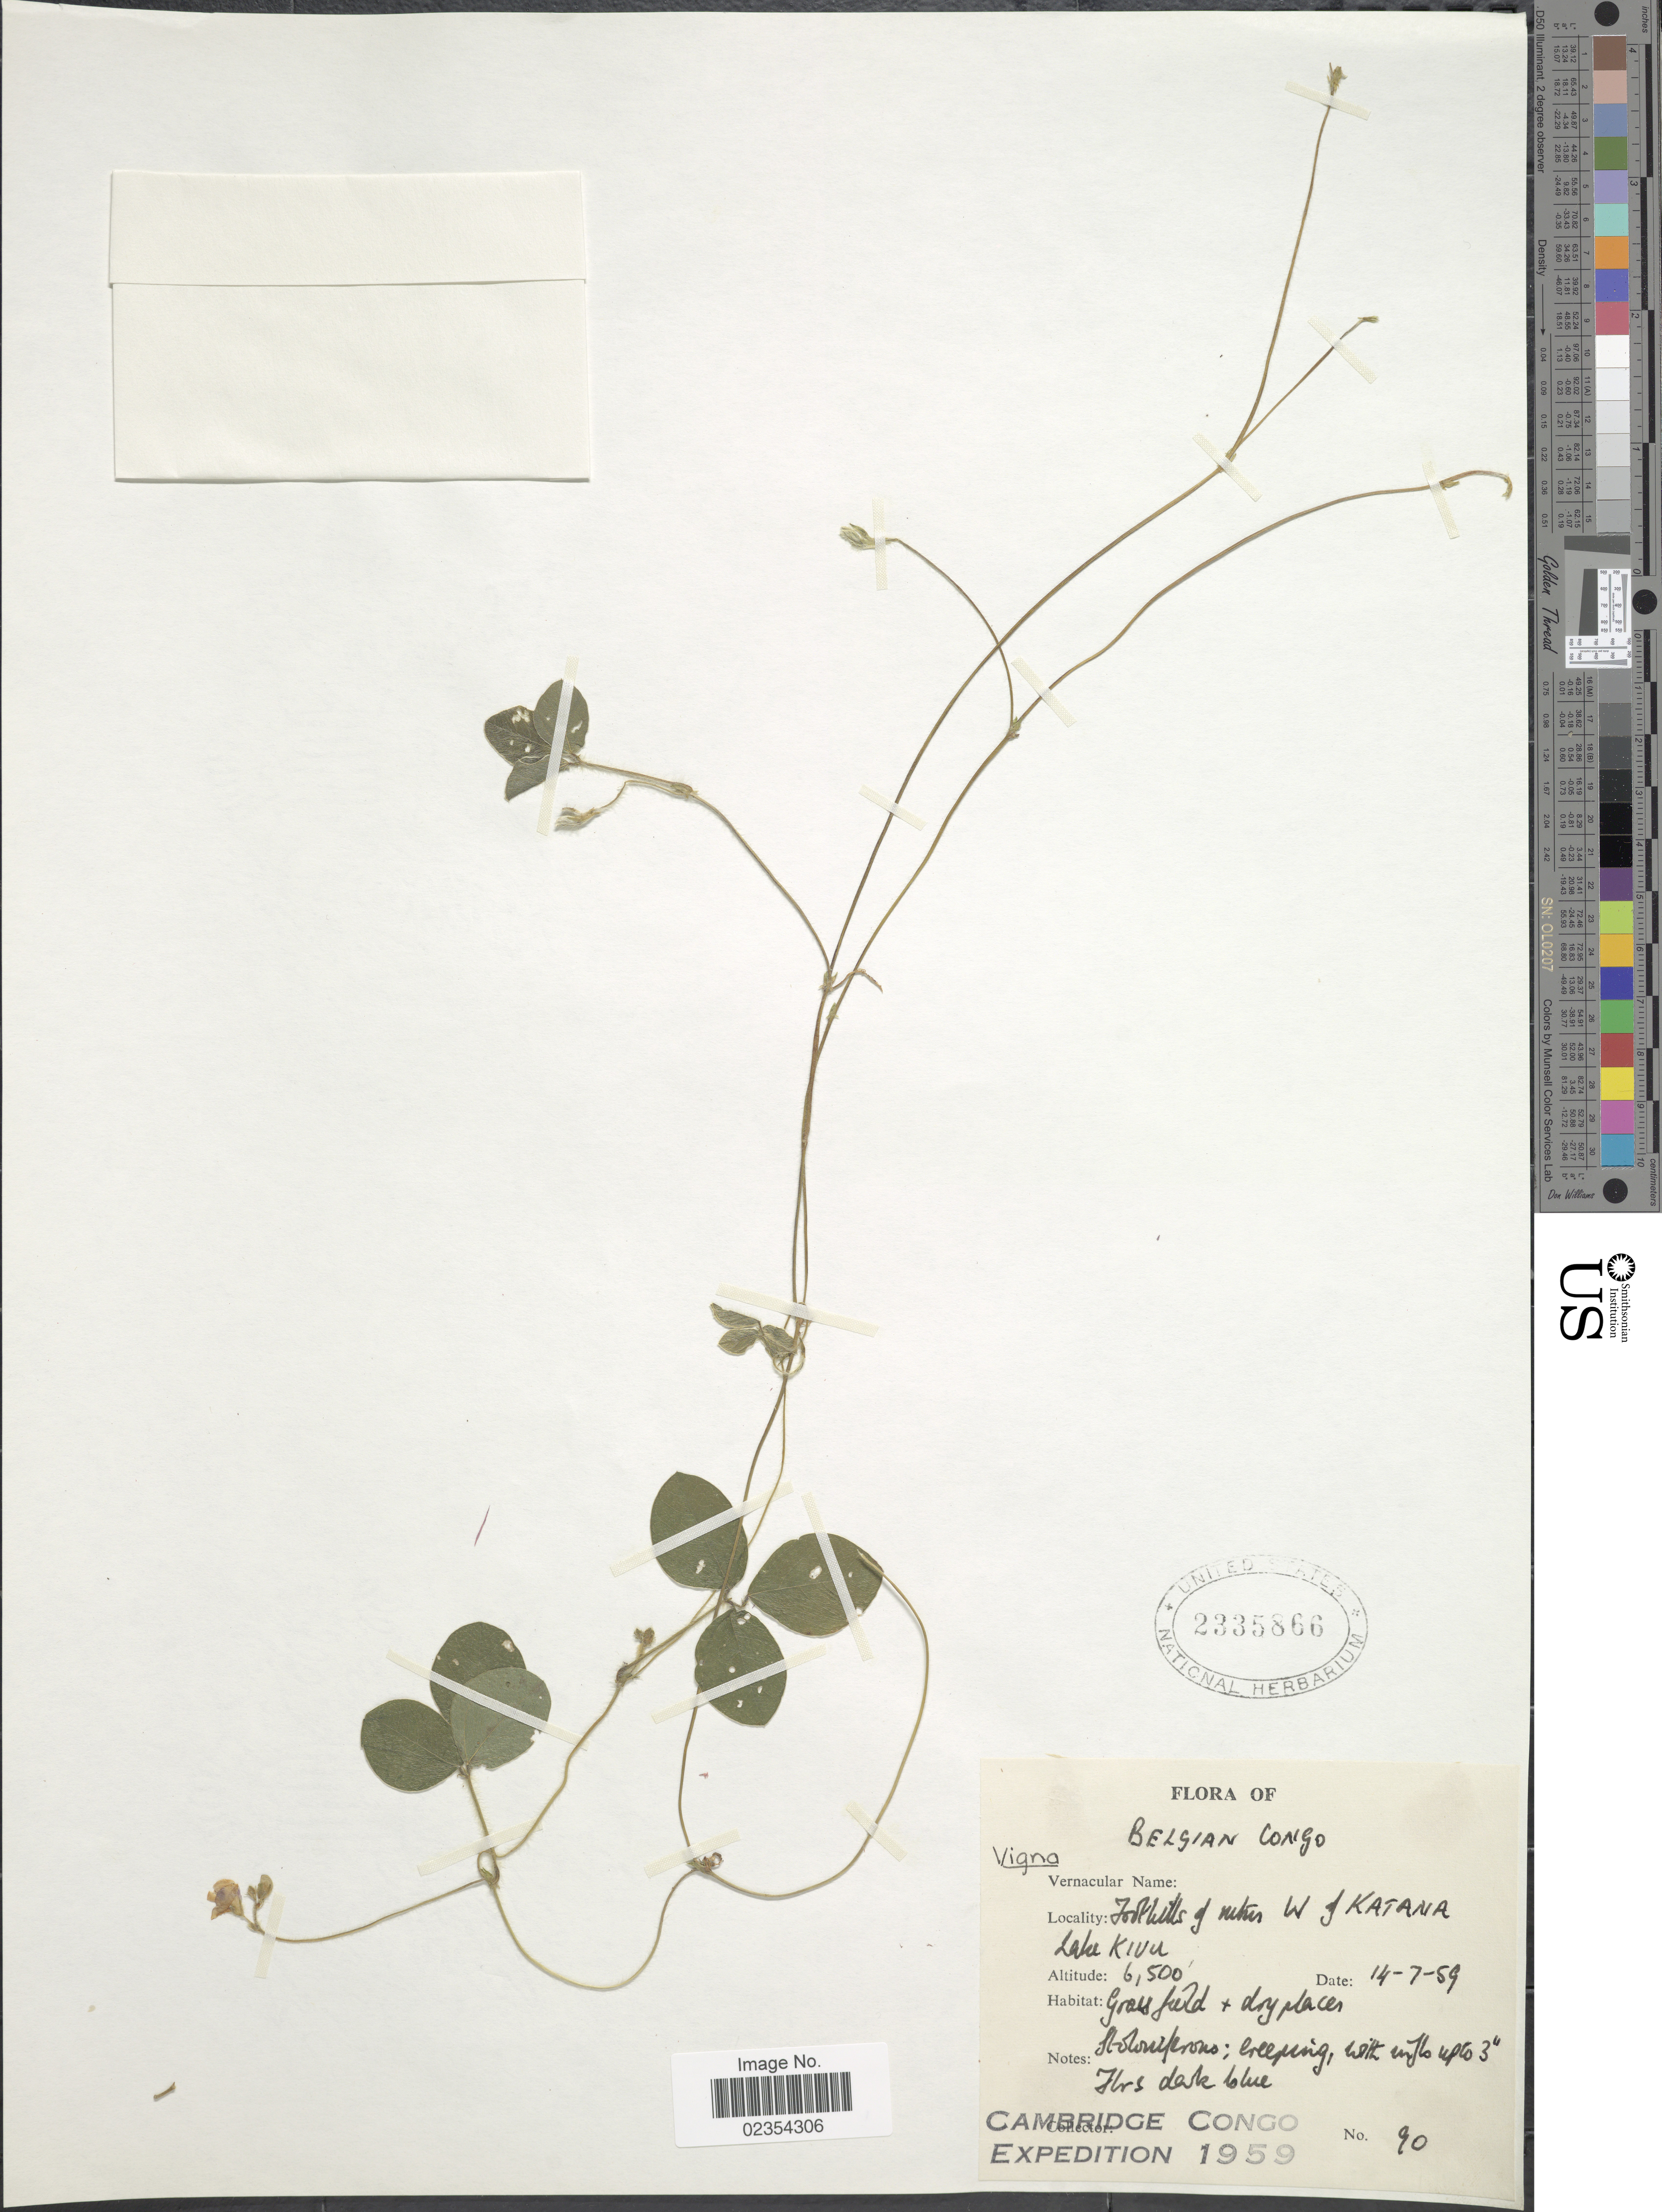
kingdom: Plantae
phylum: Tracheophyta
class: Magnoliopsida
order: Fabales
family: Fabaceae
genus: Vigna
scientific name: Vigna sp.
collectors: Cambridge Congo Expedition 1959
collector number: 90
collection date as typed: Transcribed d/m/y: 14/7/59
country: Congo, Democratic Republic of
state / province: Sud-Kivu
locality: Belgian Congo, Foothills of mtns W of Katana, Lake Kivu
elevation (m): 1981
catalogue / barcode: US 2335866